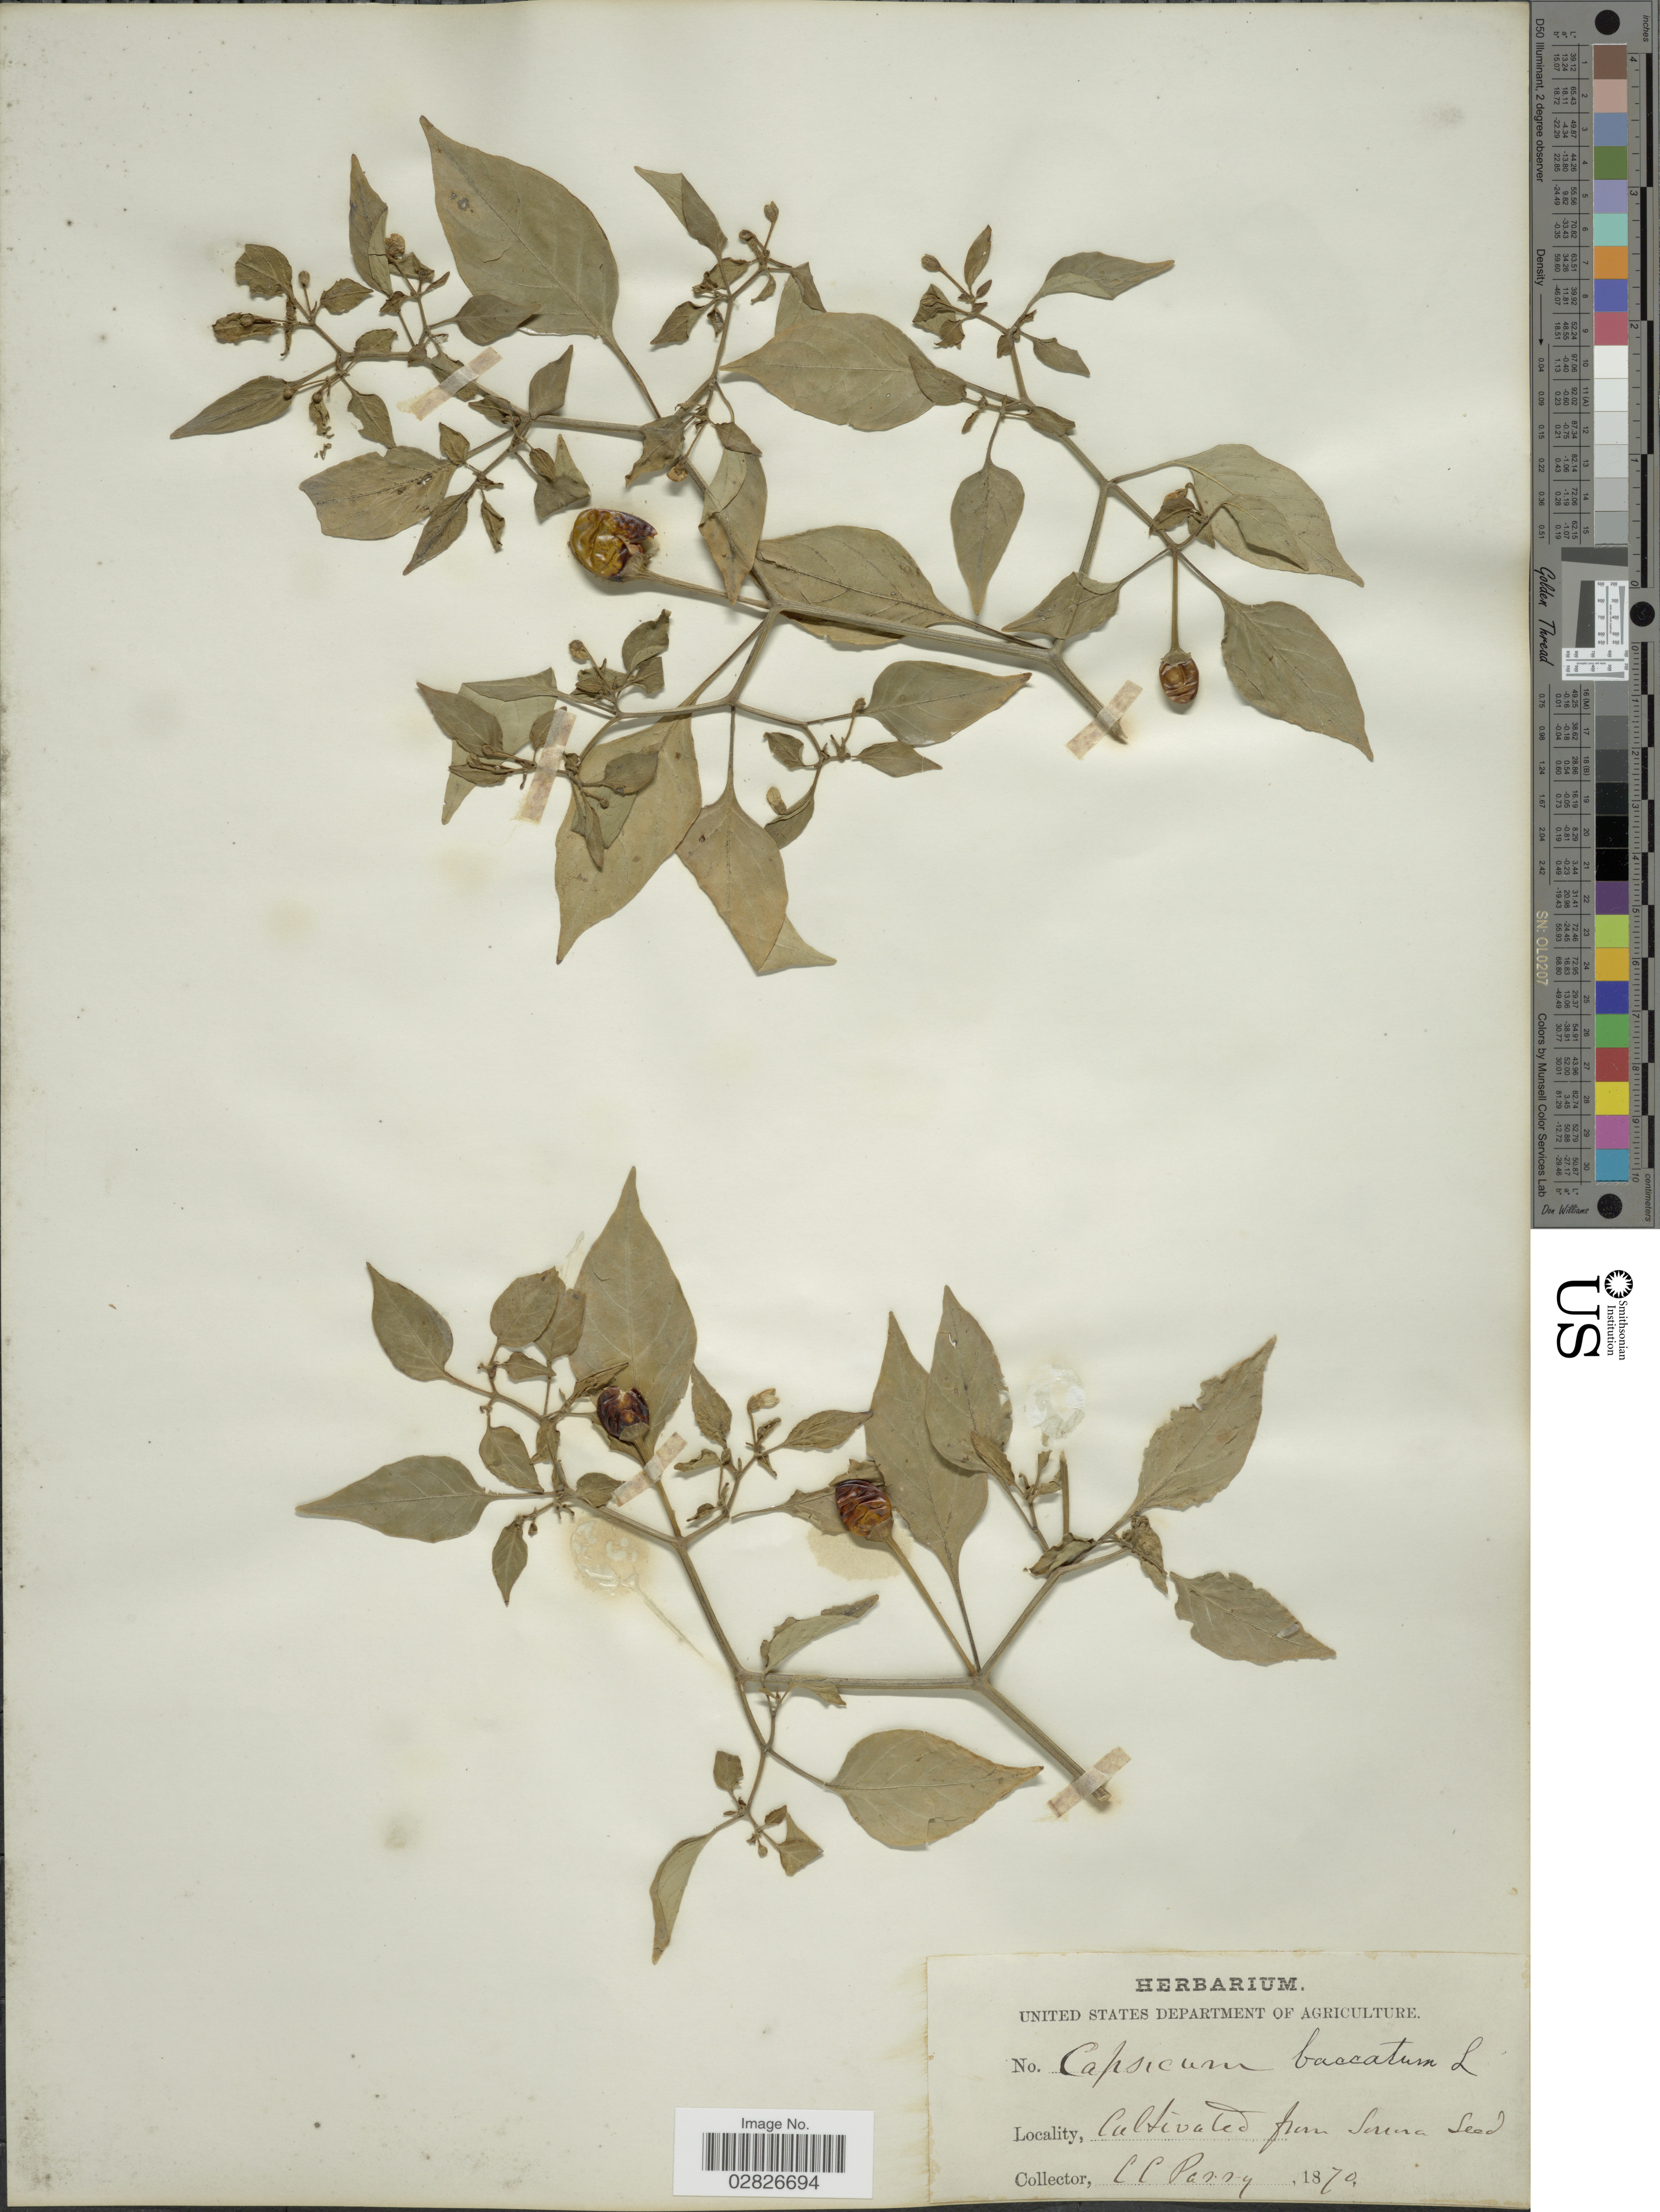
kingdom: Plantae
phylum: Tracheophyta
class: Magnoliopsida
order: Solanales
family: Solanaceae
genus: Capsicum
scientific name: Capsicum baccatum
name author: L.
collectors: C. C. Parry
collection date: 1870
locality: Cultivated from Serena [interpreted] Seed.